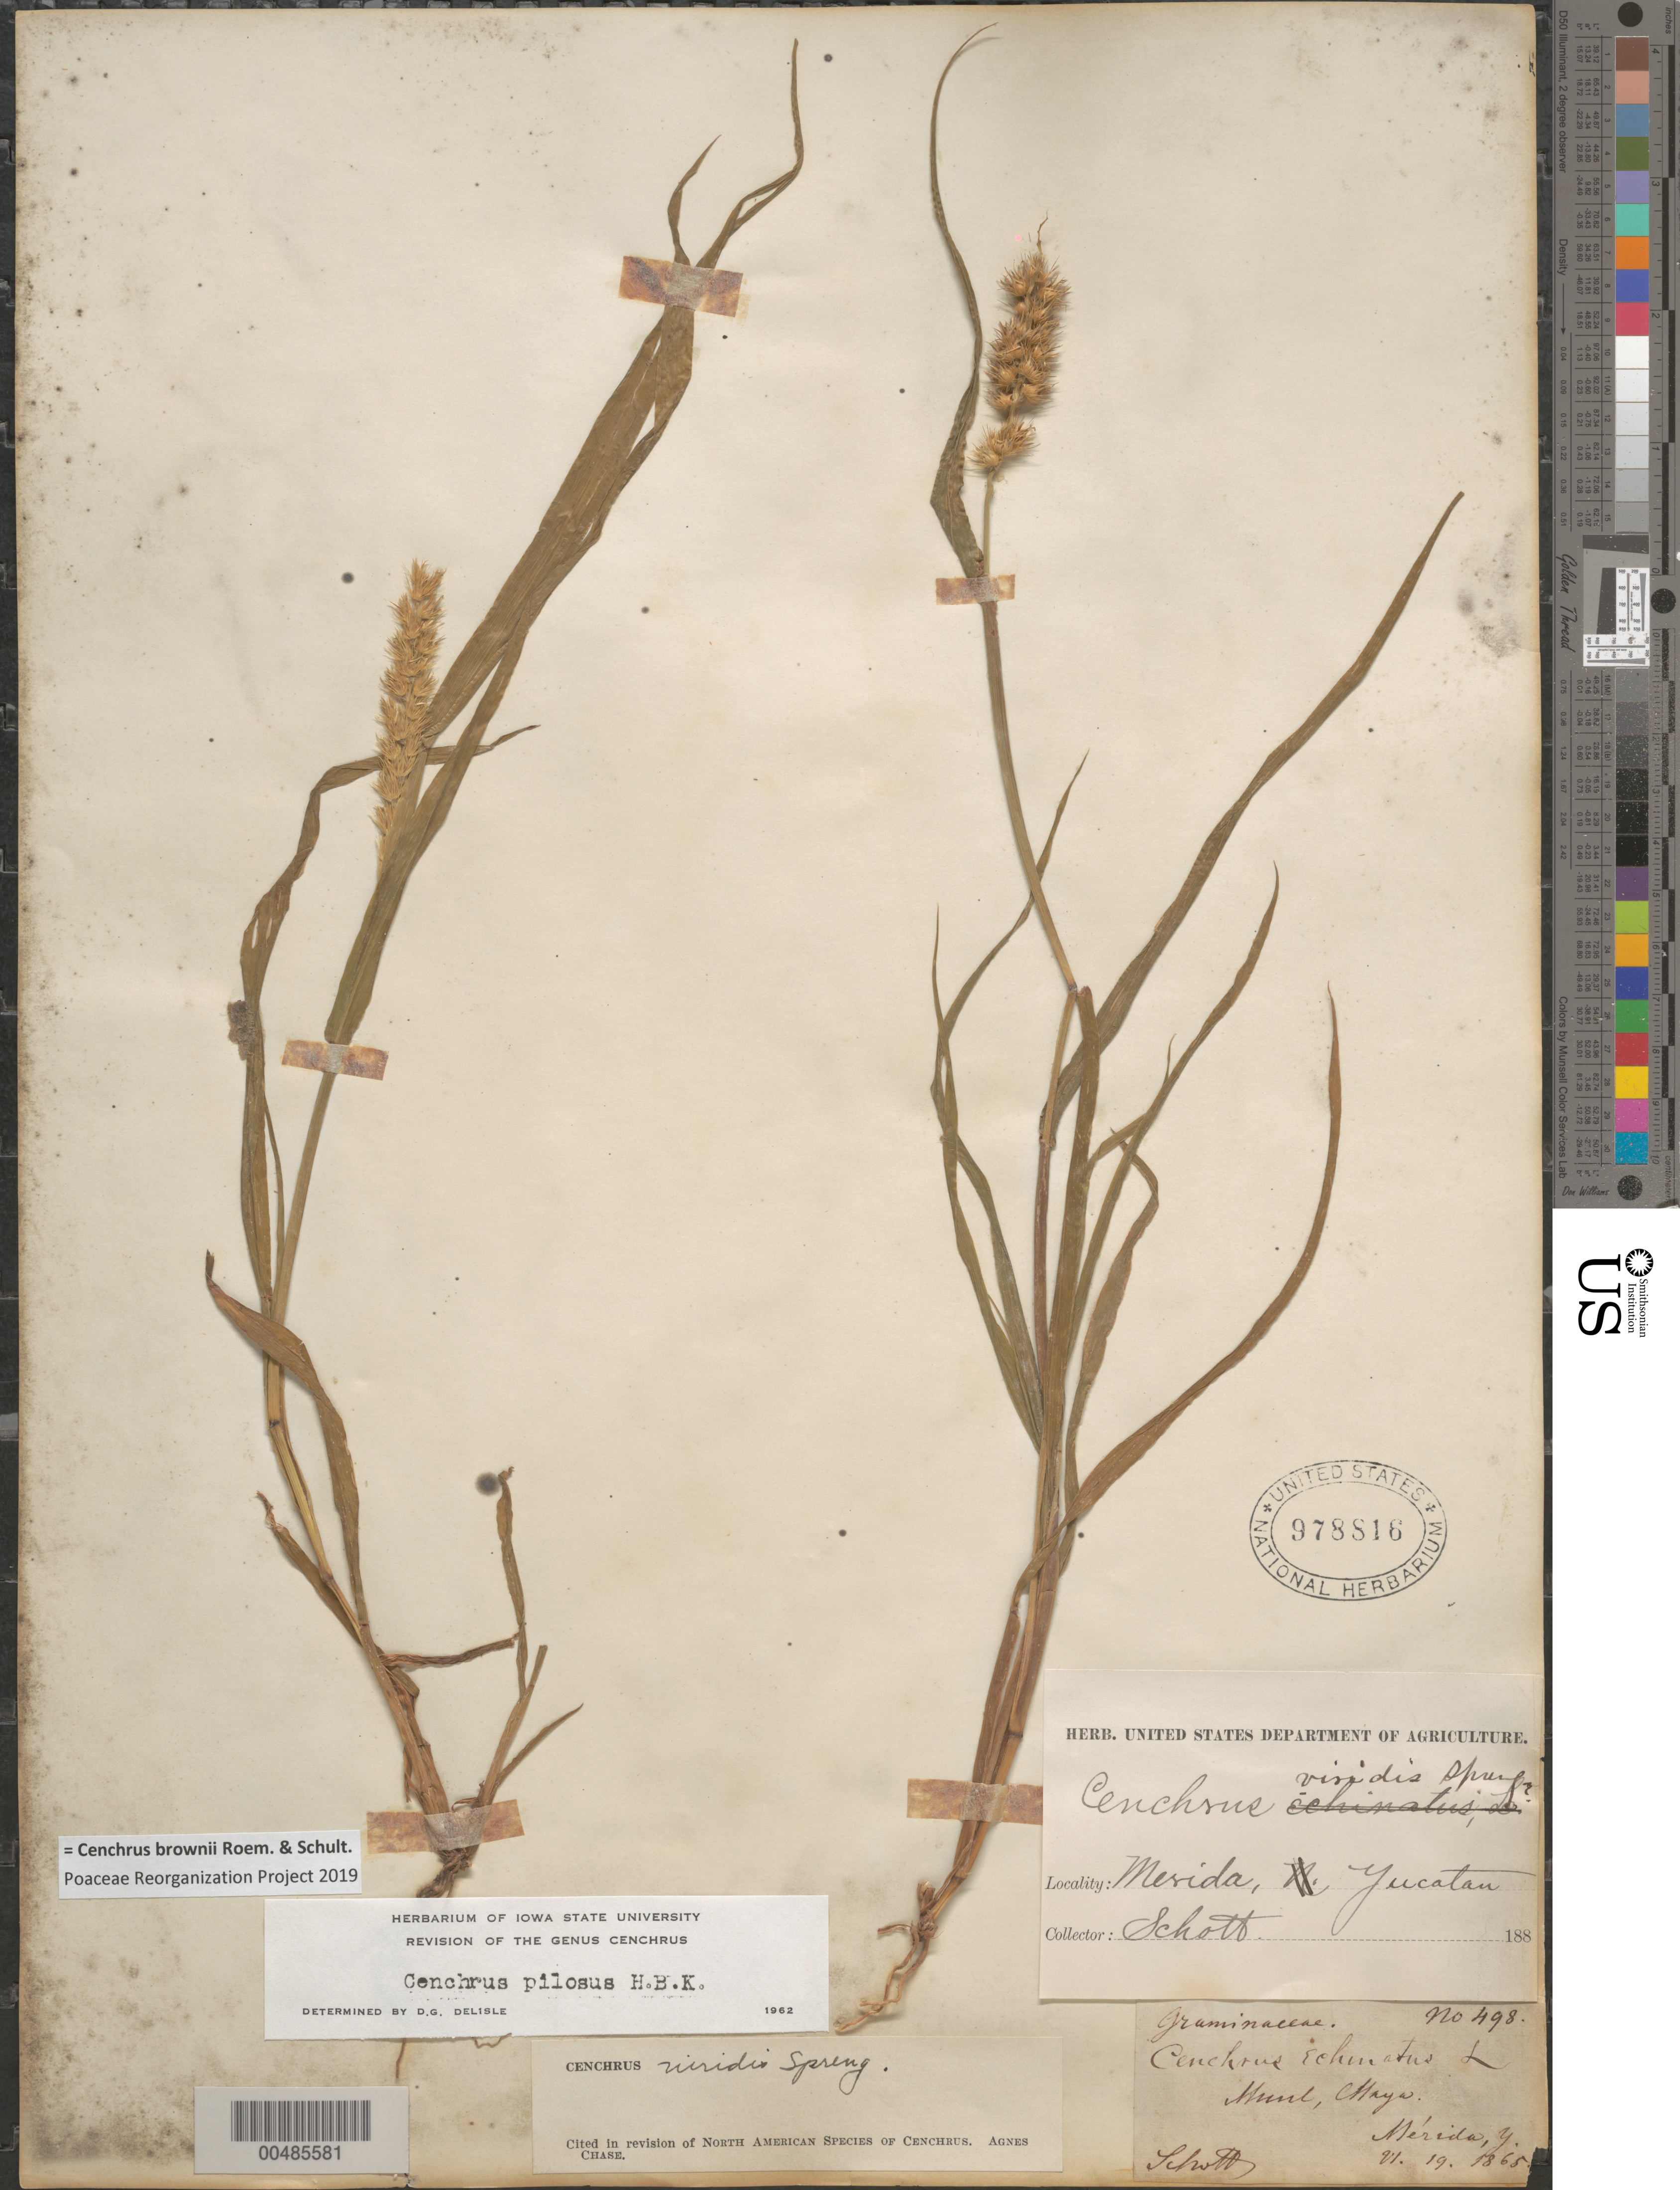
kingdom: Plantae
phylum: Tracheophyta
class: Liliopsida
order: Poales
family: Poaceae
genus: Cenchrus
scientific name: Cenchrus brownii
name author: Roem. & Schult.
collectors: Schott, --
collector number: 498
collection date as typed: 19 Jun 1865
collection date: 1865-06-19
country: Mexico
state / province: Yucatan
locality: Merida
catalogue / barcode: US 978816